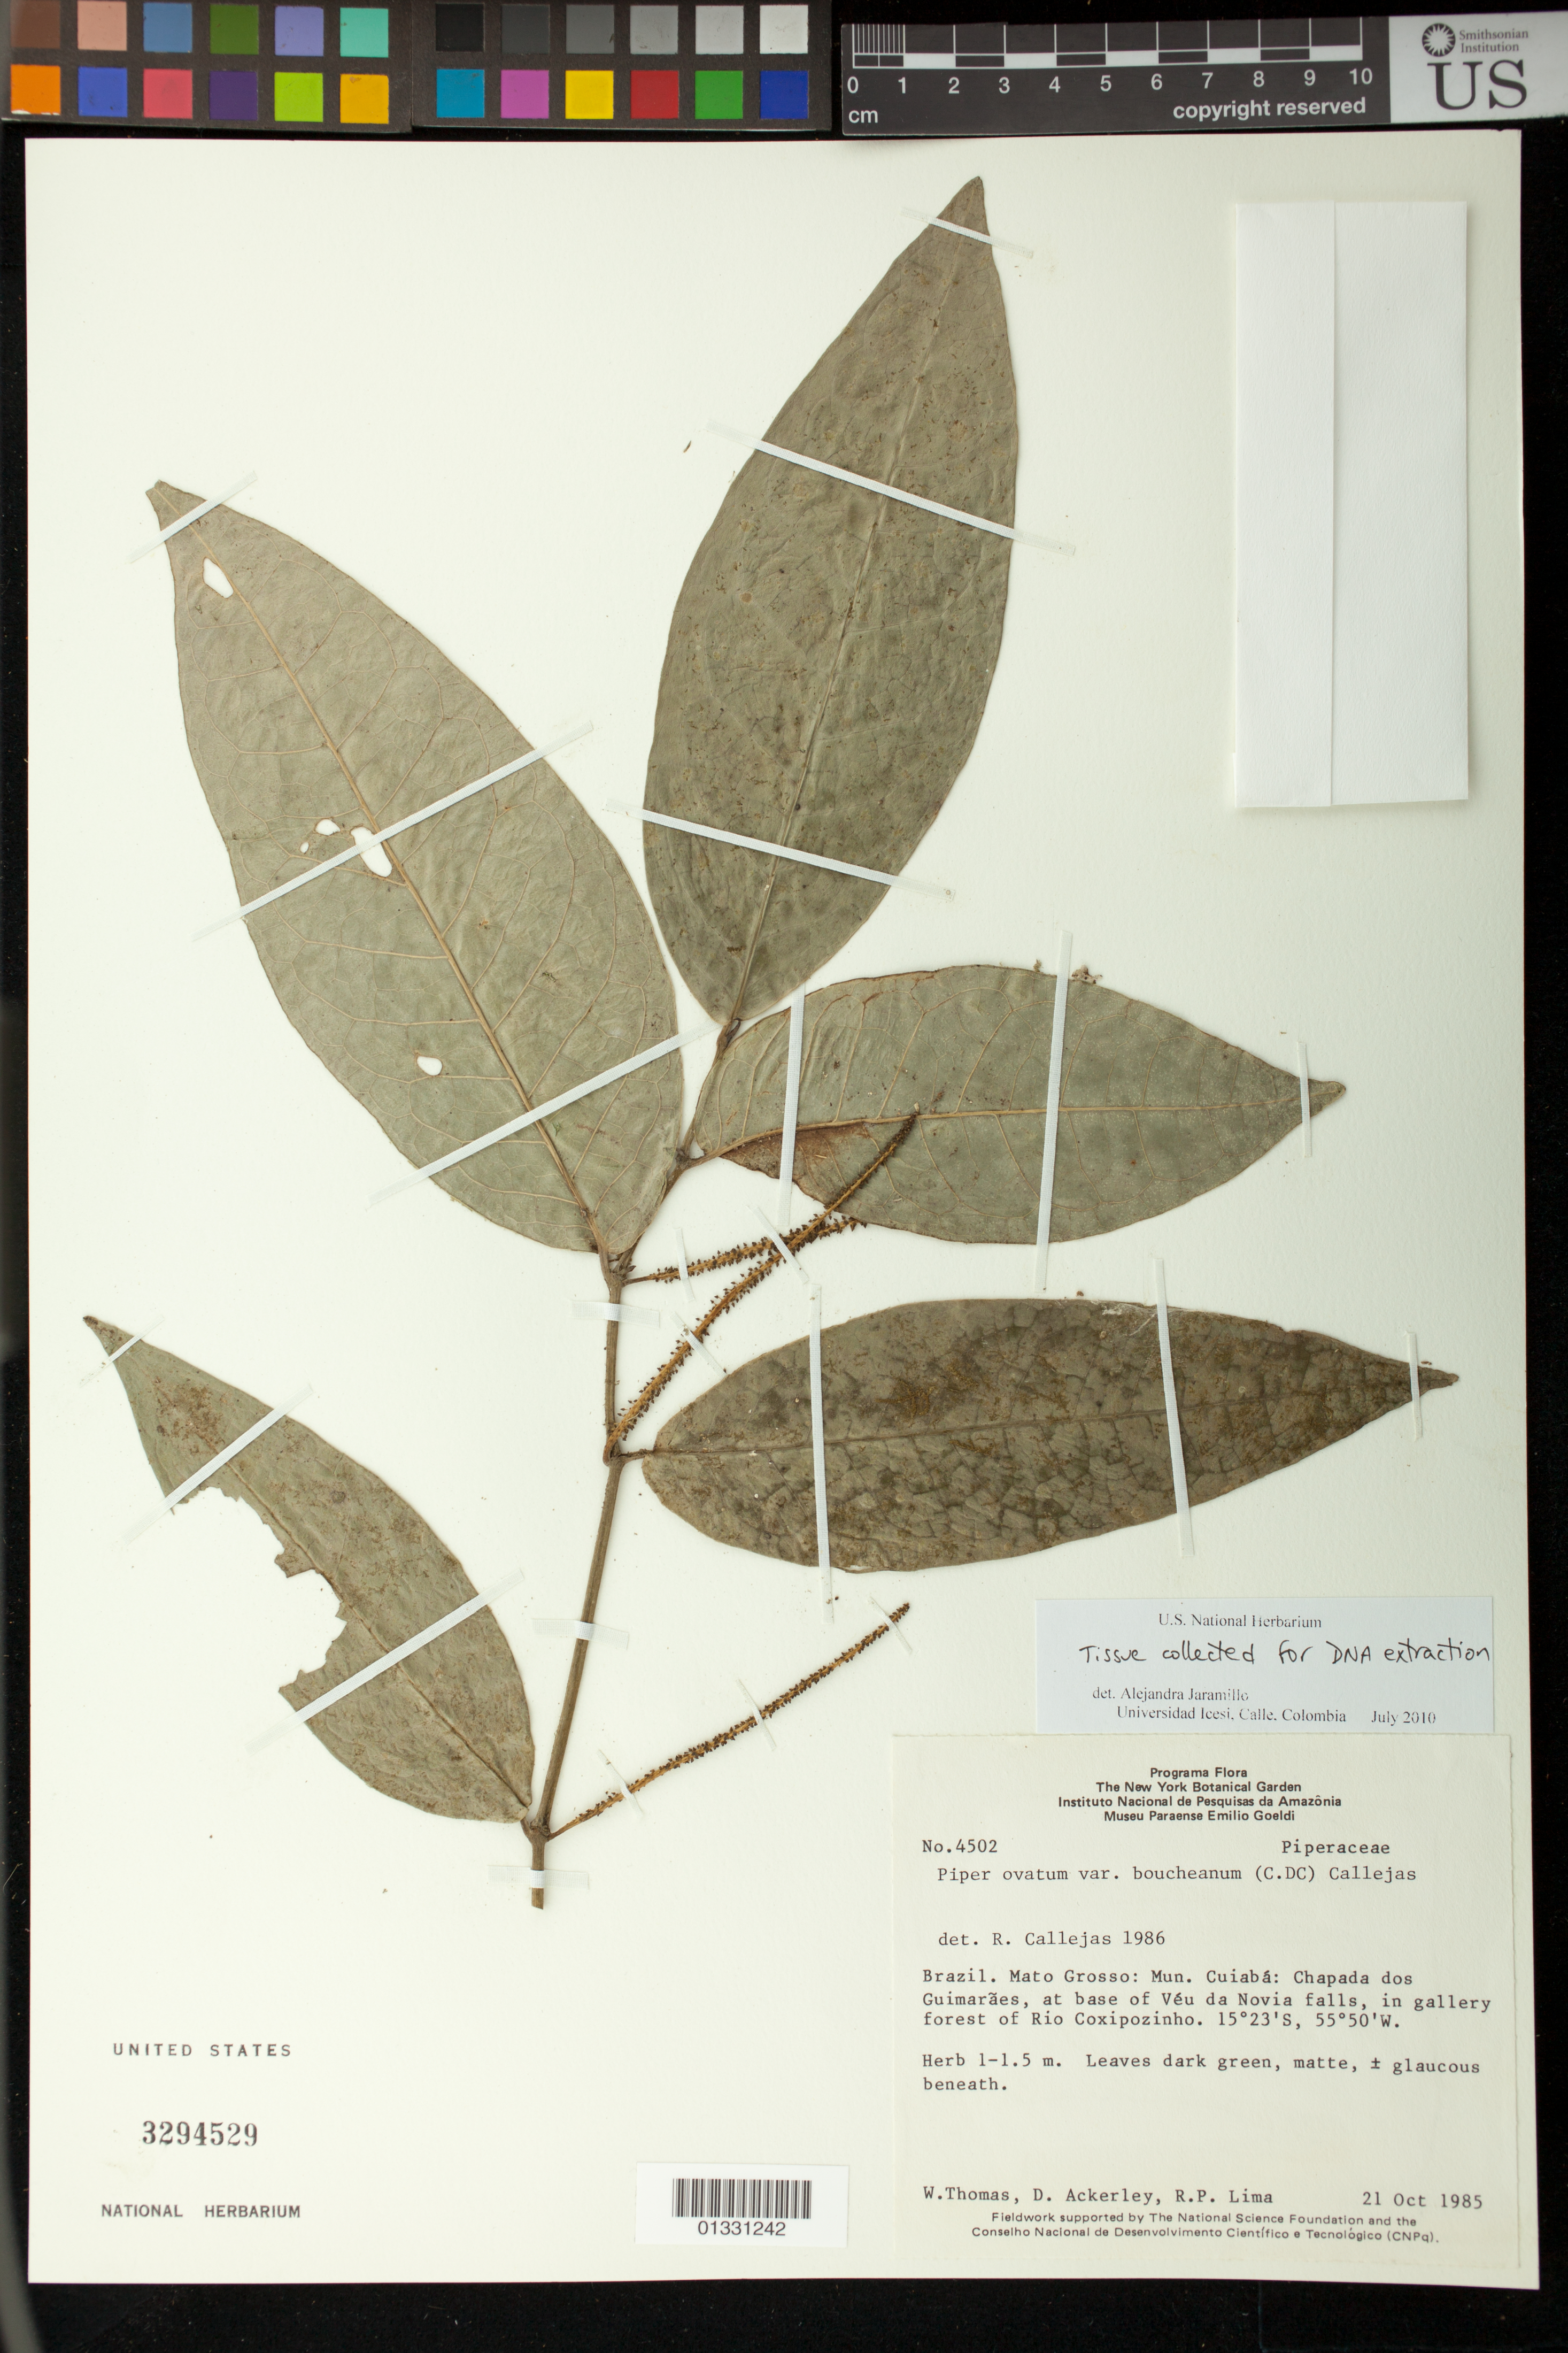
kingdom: Plantae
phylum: Tracheophyta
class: Magnoliopsida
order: Piperales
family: Piperaceae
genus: Piper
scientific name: Piper ovatum var. boncheanum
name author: (C. DC.) Callejas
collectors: W. Thomas, D. Ackerley & R. P. Lima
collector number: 4502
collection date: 1985-10-21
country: Brazil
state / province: Mato Grosso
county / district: Cuiabá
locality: Chapada dos Guimarães at base of Véu da Novia falls, in gallery forest of Rio Coxipozinho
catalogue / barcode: US 3294529